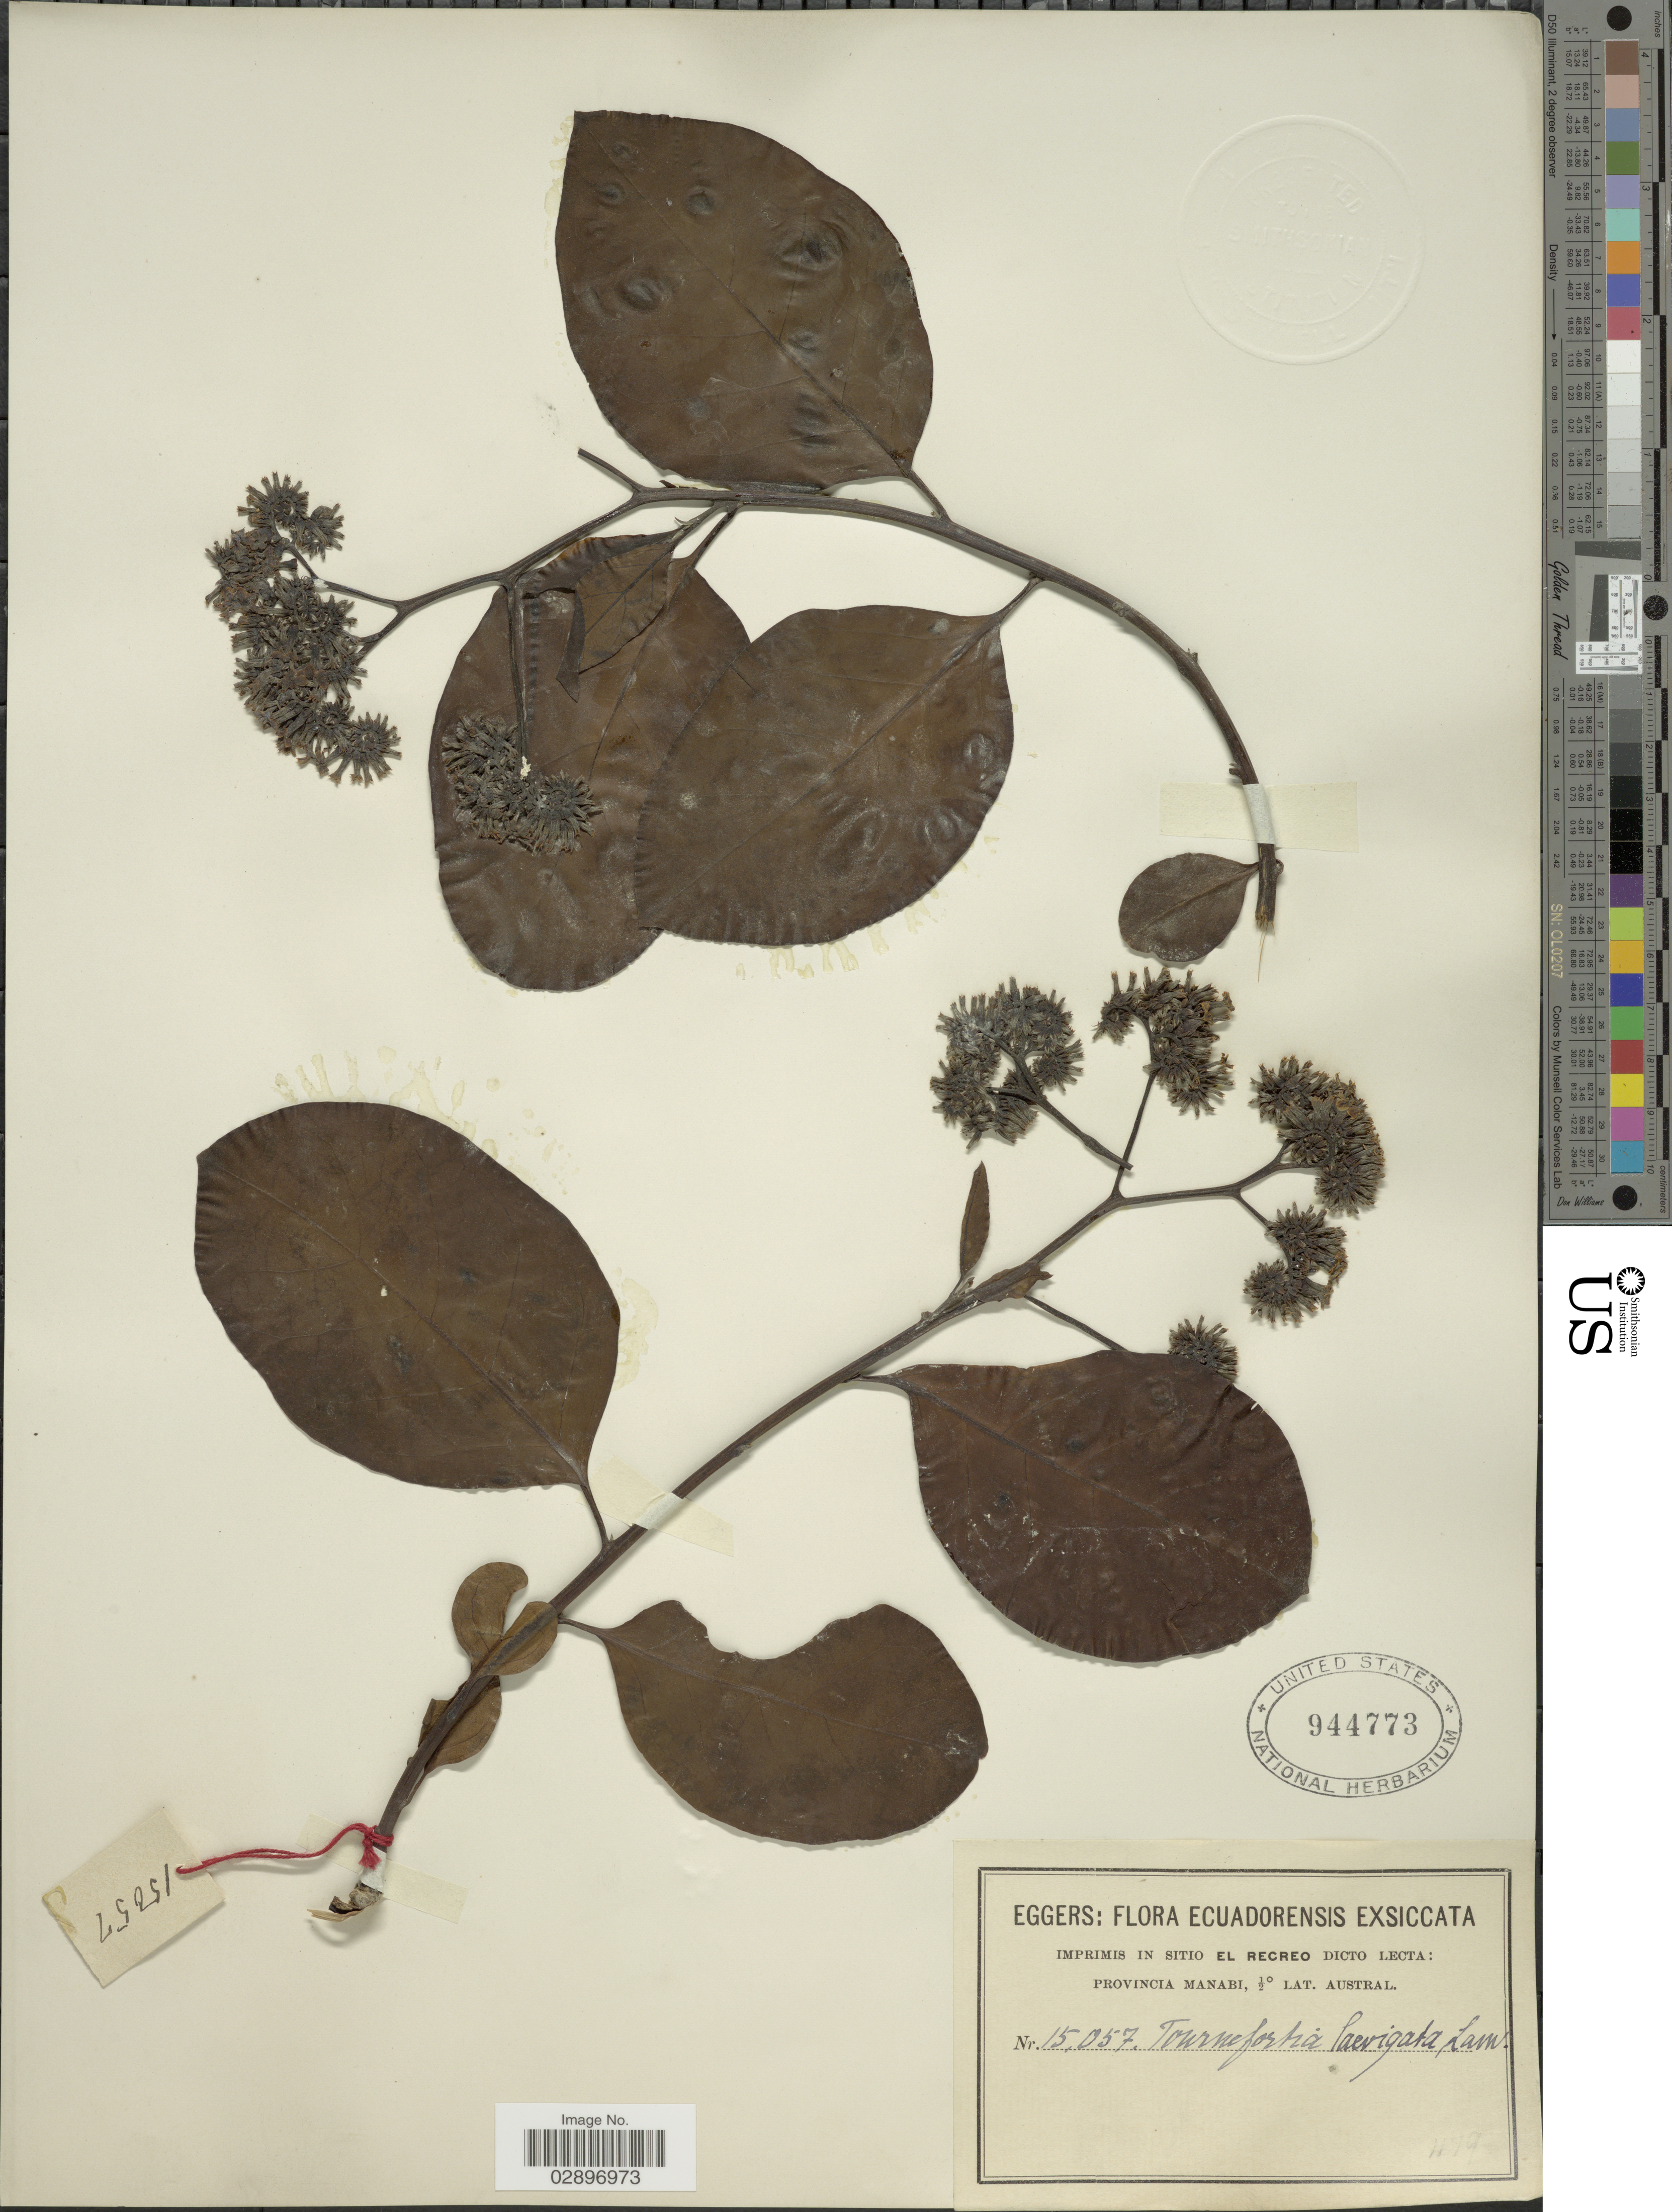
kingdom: Plantae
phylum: Tracheophyta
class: Magnoliopsida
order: Boraginales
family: Heliotropiaceae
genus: Tournefortia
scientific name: Tournefortia bicolor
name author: Sw.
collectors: -. Eggers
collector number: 15057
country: Ecuador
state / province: Manabí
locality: Imprimis in sitio El Recreo dicto lecta.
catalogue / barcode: US 944773